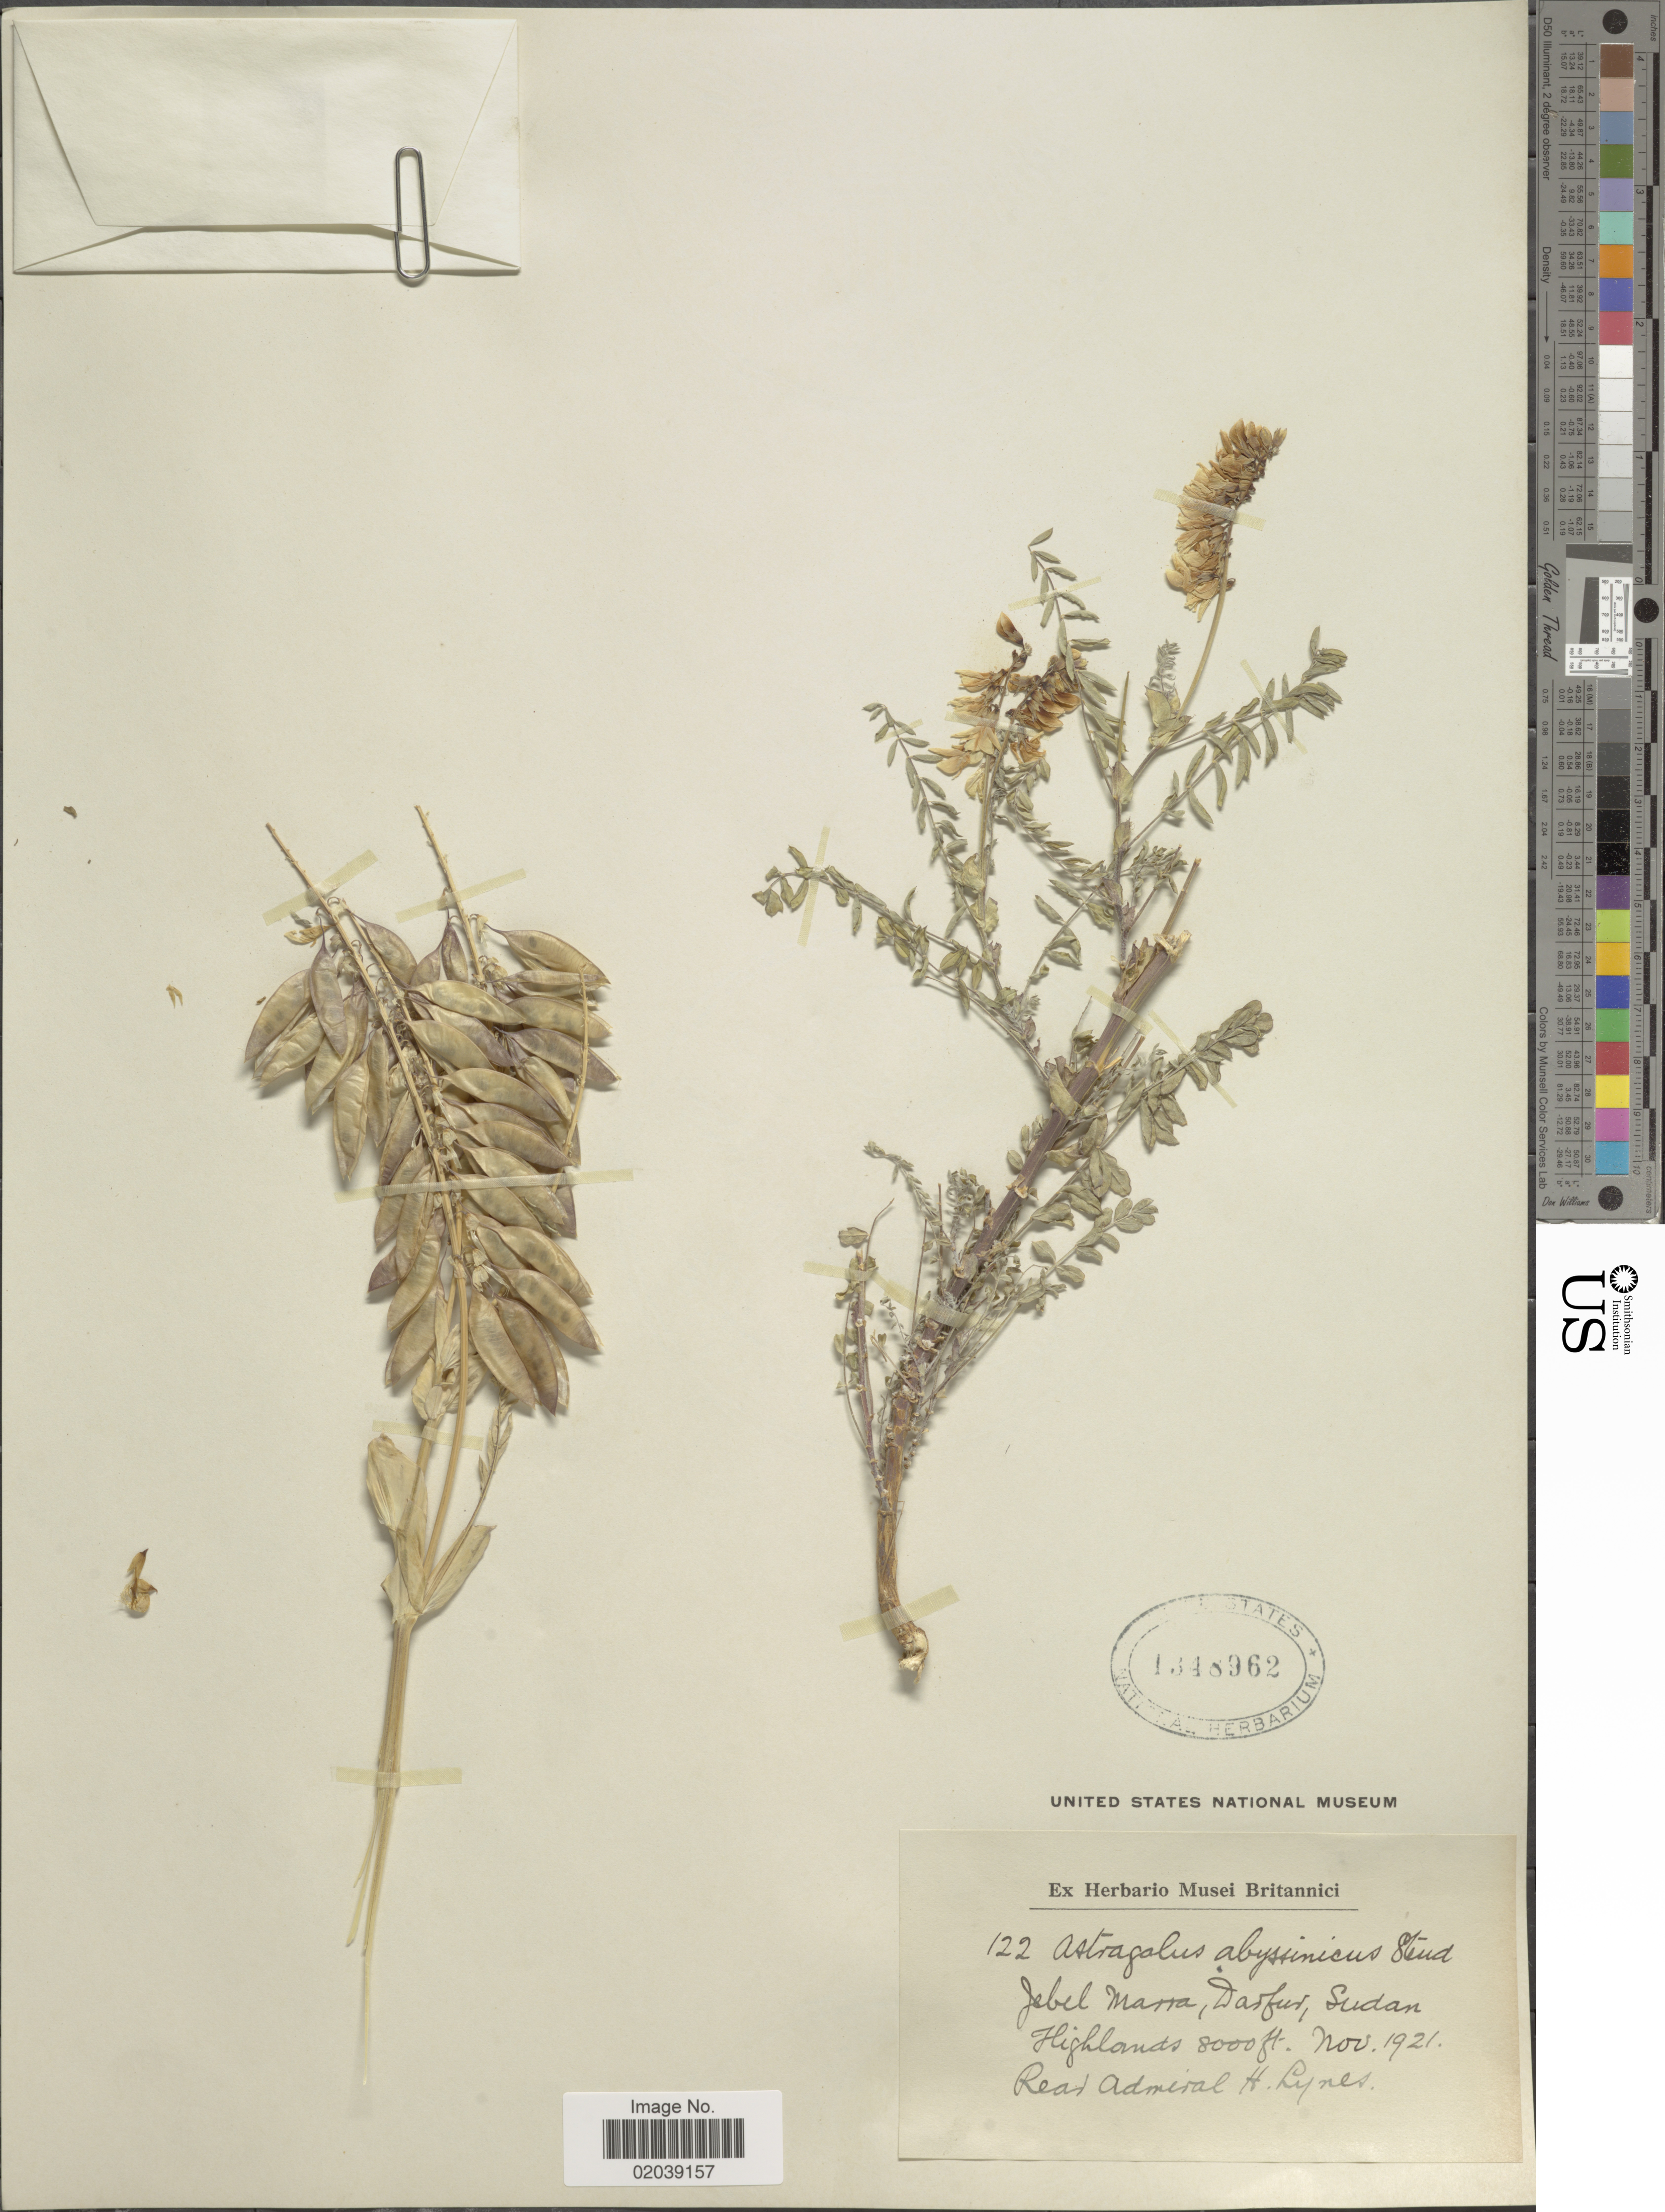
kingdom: Plantae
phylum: Tracheophyta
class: Magnoliopsida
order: Fabales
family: Fabaceae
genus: Astragalus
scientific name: Astragalus abyssinicus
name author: Steud. ex A. Rich.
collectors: H. Lynes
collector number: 122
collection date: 1921-11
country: Sudan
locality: Jebel Marra, Darfur, Sudan Highlands.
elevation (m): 2438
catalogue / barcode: US 1348962